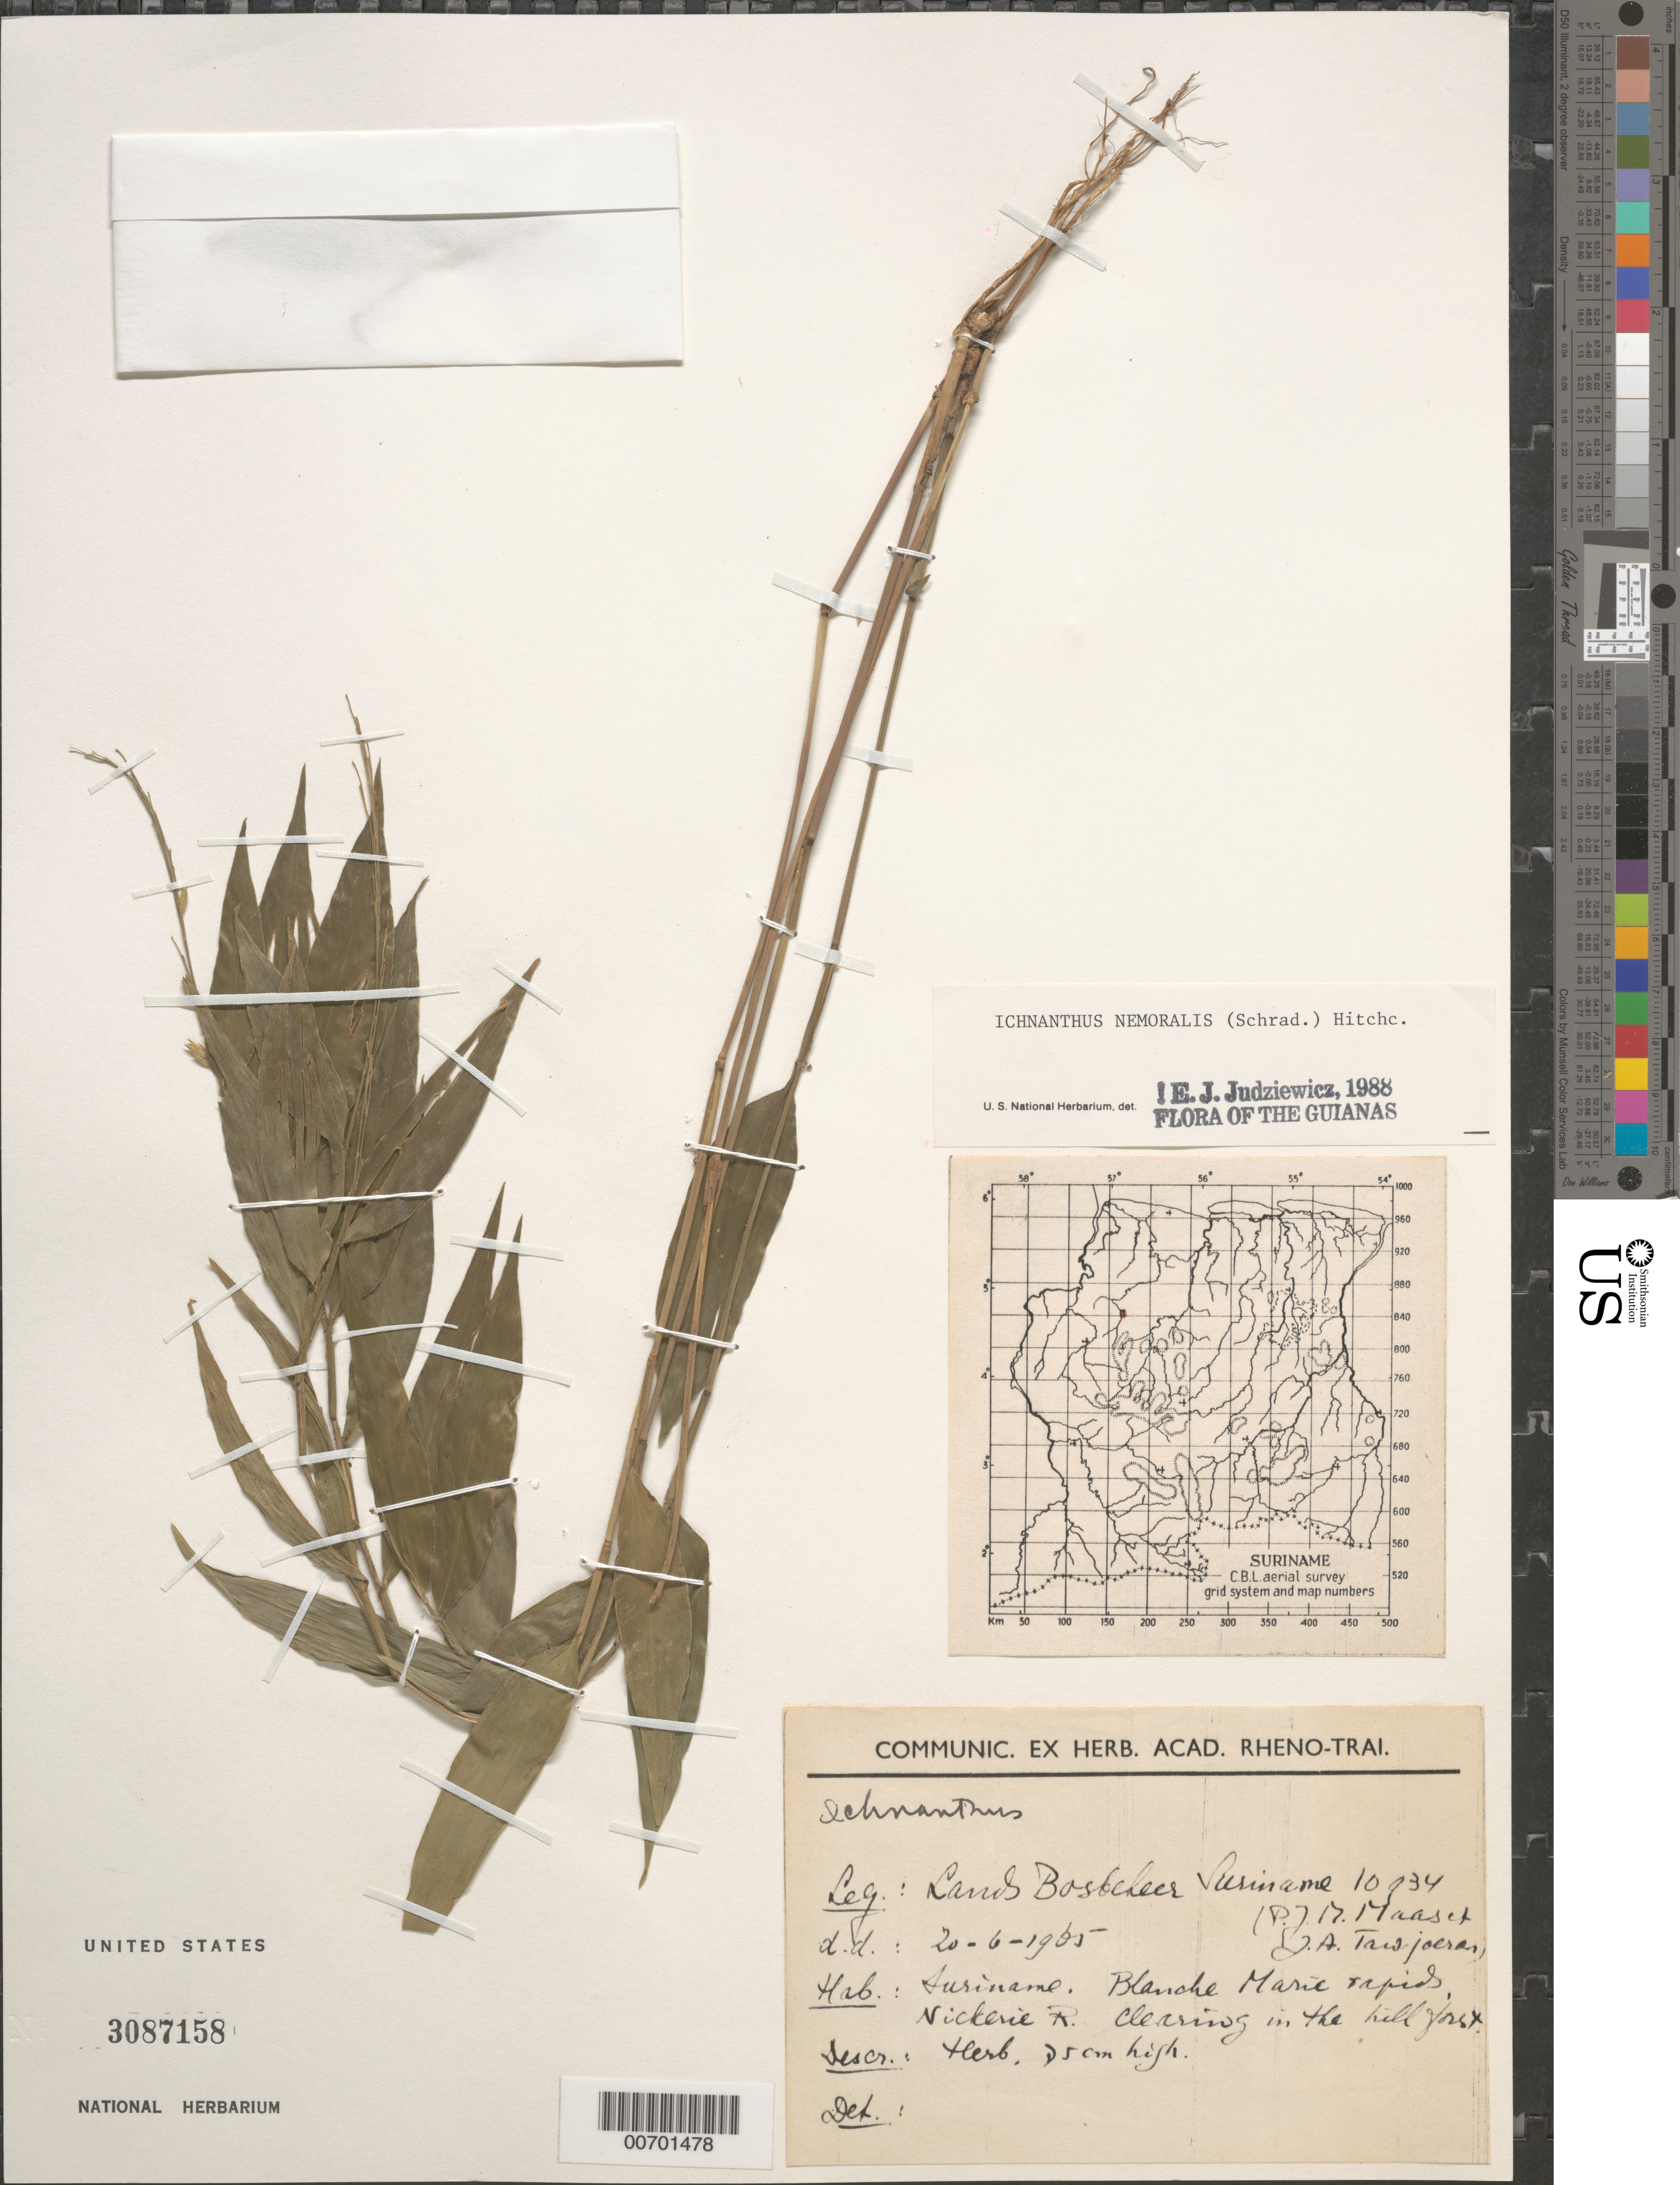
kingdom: Plantae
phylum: Tracheophyta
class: Liliopsida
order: Poales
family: Poaceae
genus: Ichnanthus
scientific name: Ichnanthus nemoralis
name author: (Schrad.) Hitchc. & Chase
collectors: Lands Bosbeheer Suriname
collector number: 10934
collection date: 1965-06-20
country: Suriname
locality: The Guianas. Blanche Marie rapids, Nickerie R. Clearing in the hillforest.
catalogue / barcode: US 3087158